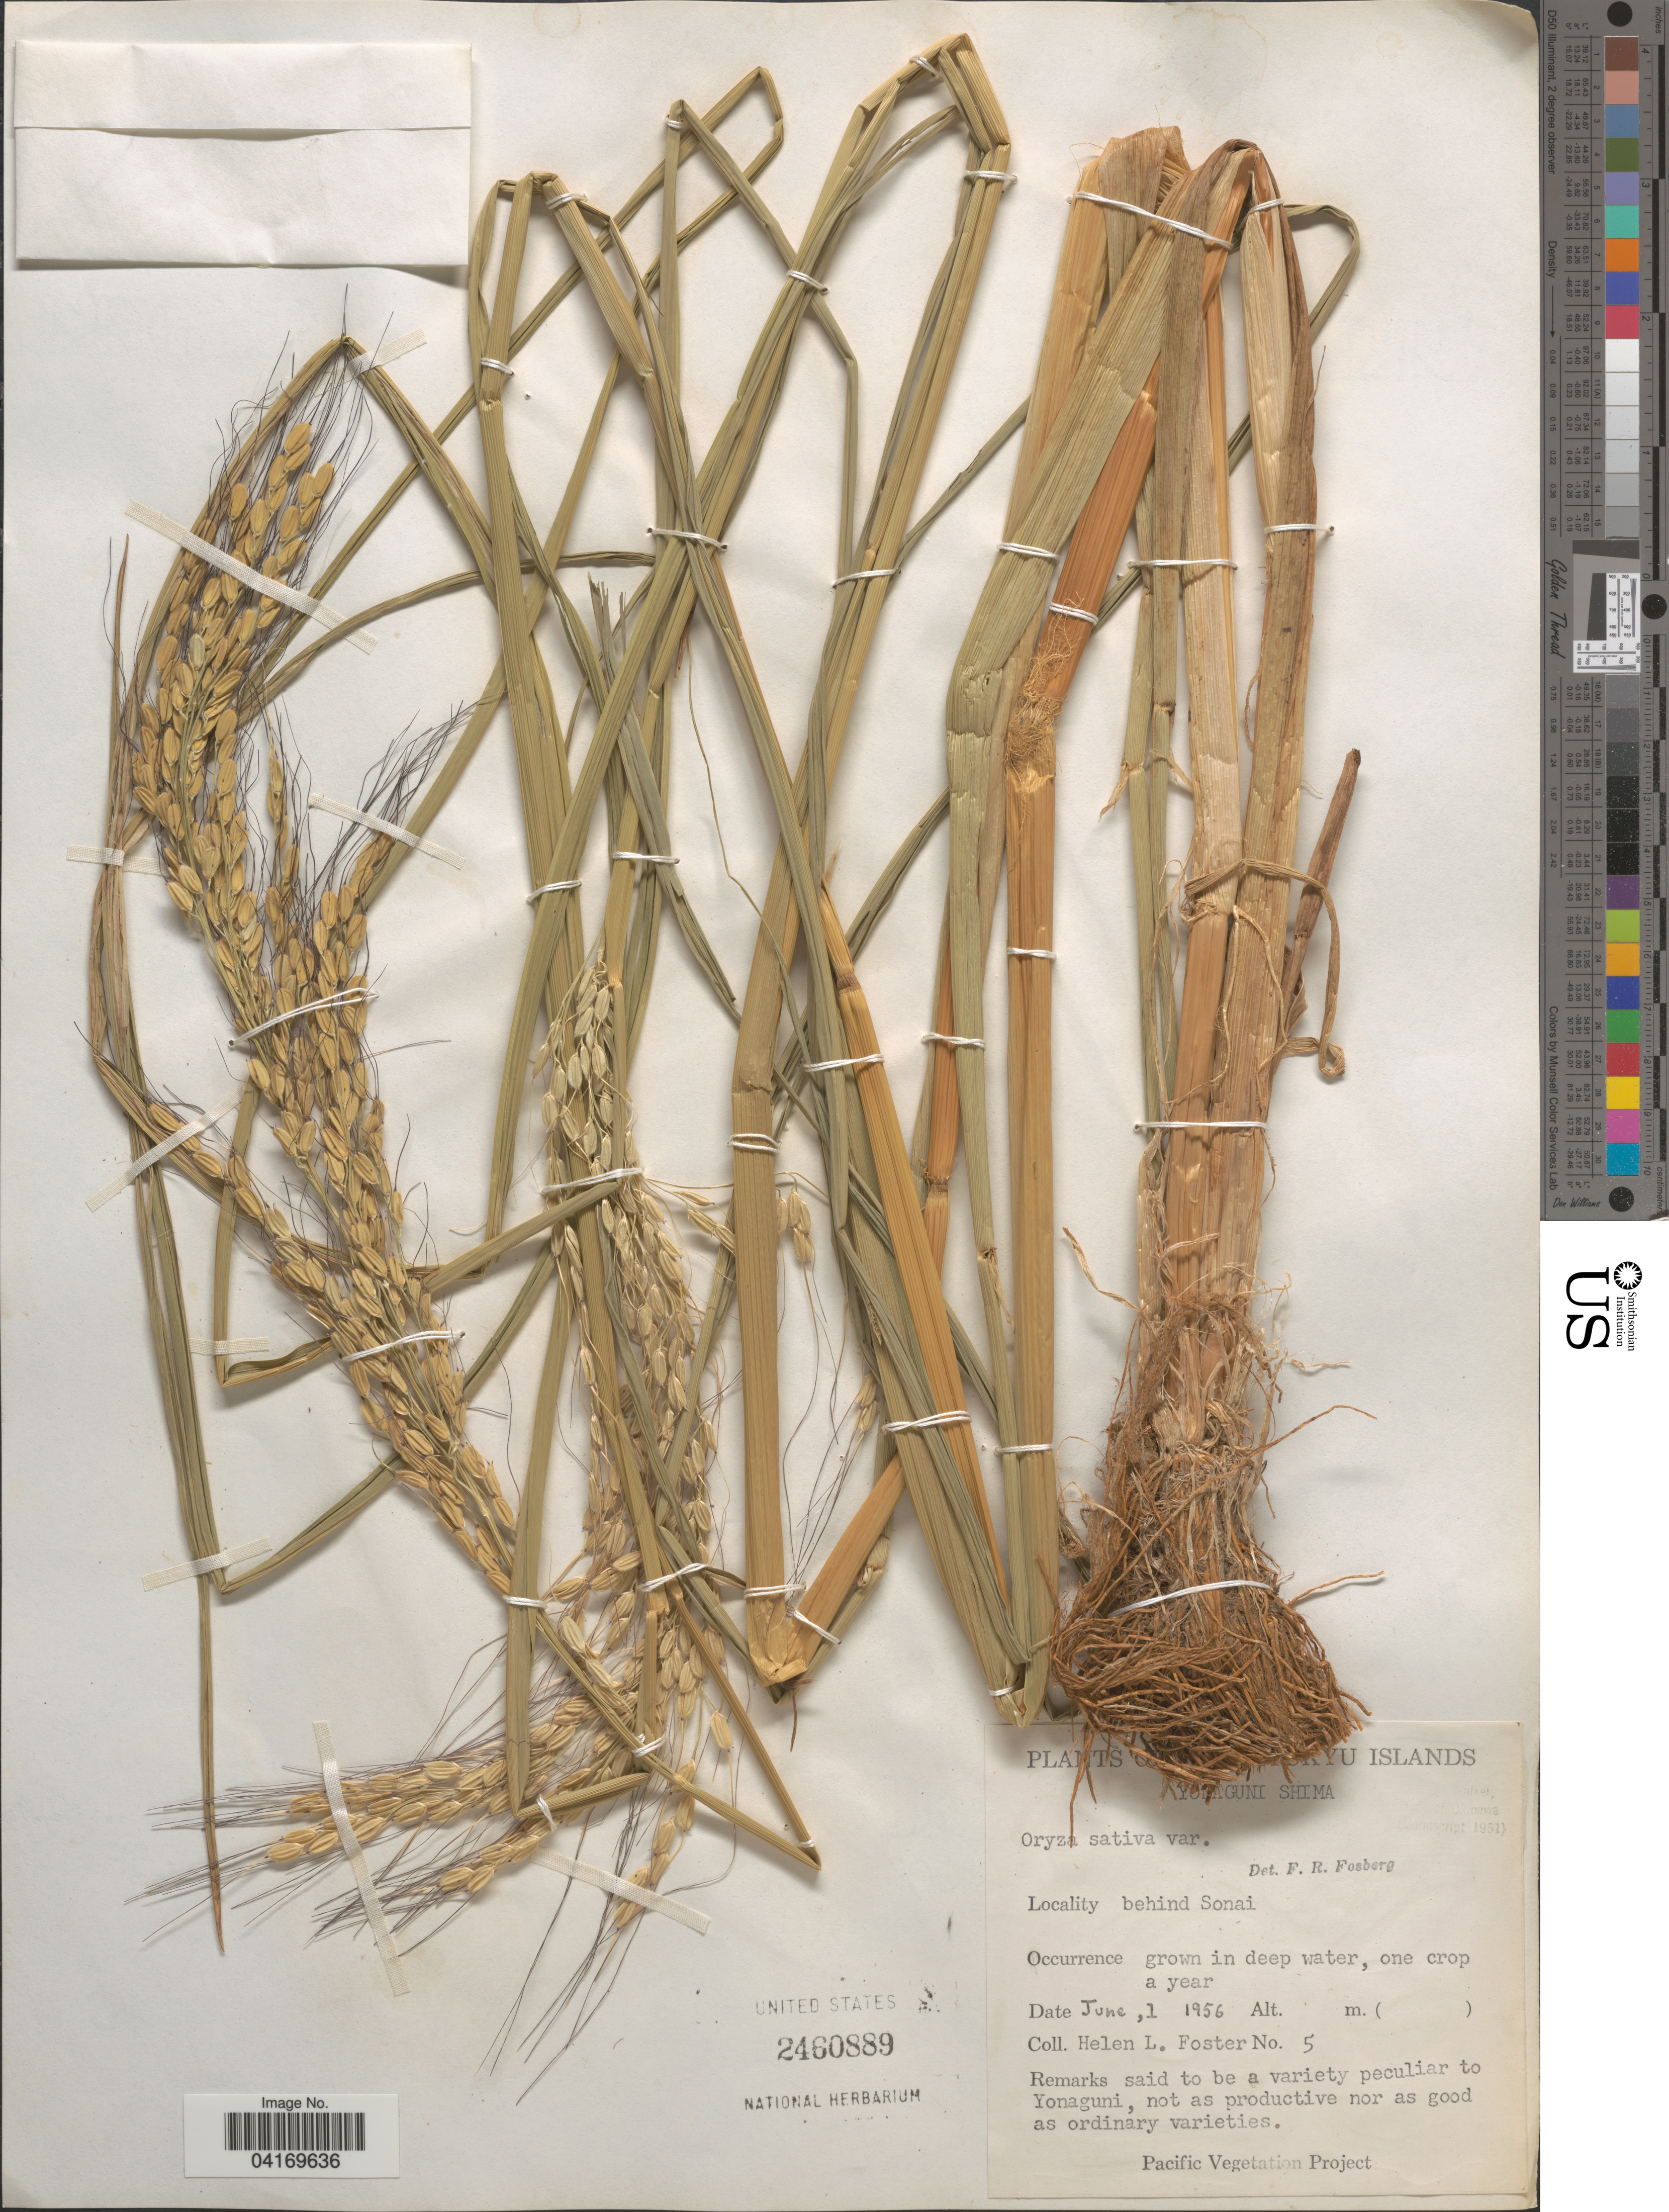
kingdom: Plantae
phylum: Tracheophyta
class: Liliopsida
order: Poales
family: Poaceae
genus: Oryza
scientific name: Oryza sativa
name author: L.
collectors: H. Foster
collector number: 5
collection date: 1956-06-01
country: Japan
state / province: Okinawa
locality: Yonaguni Shima. Behind Sonai.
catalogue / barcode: US 2460889